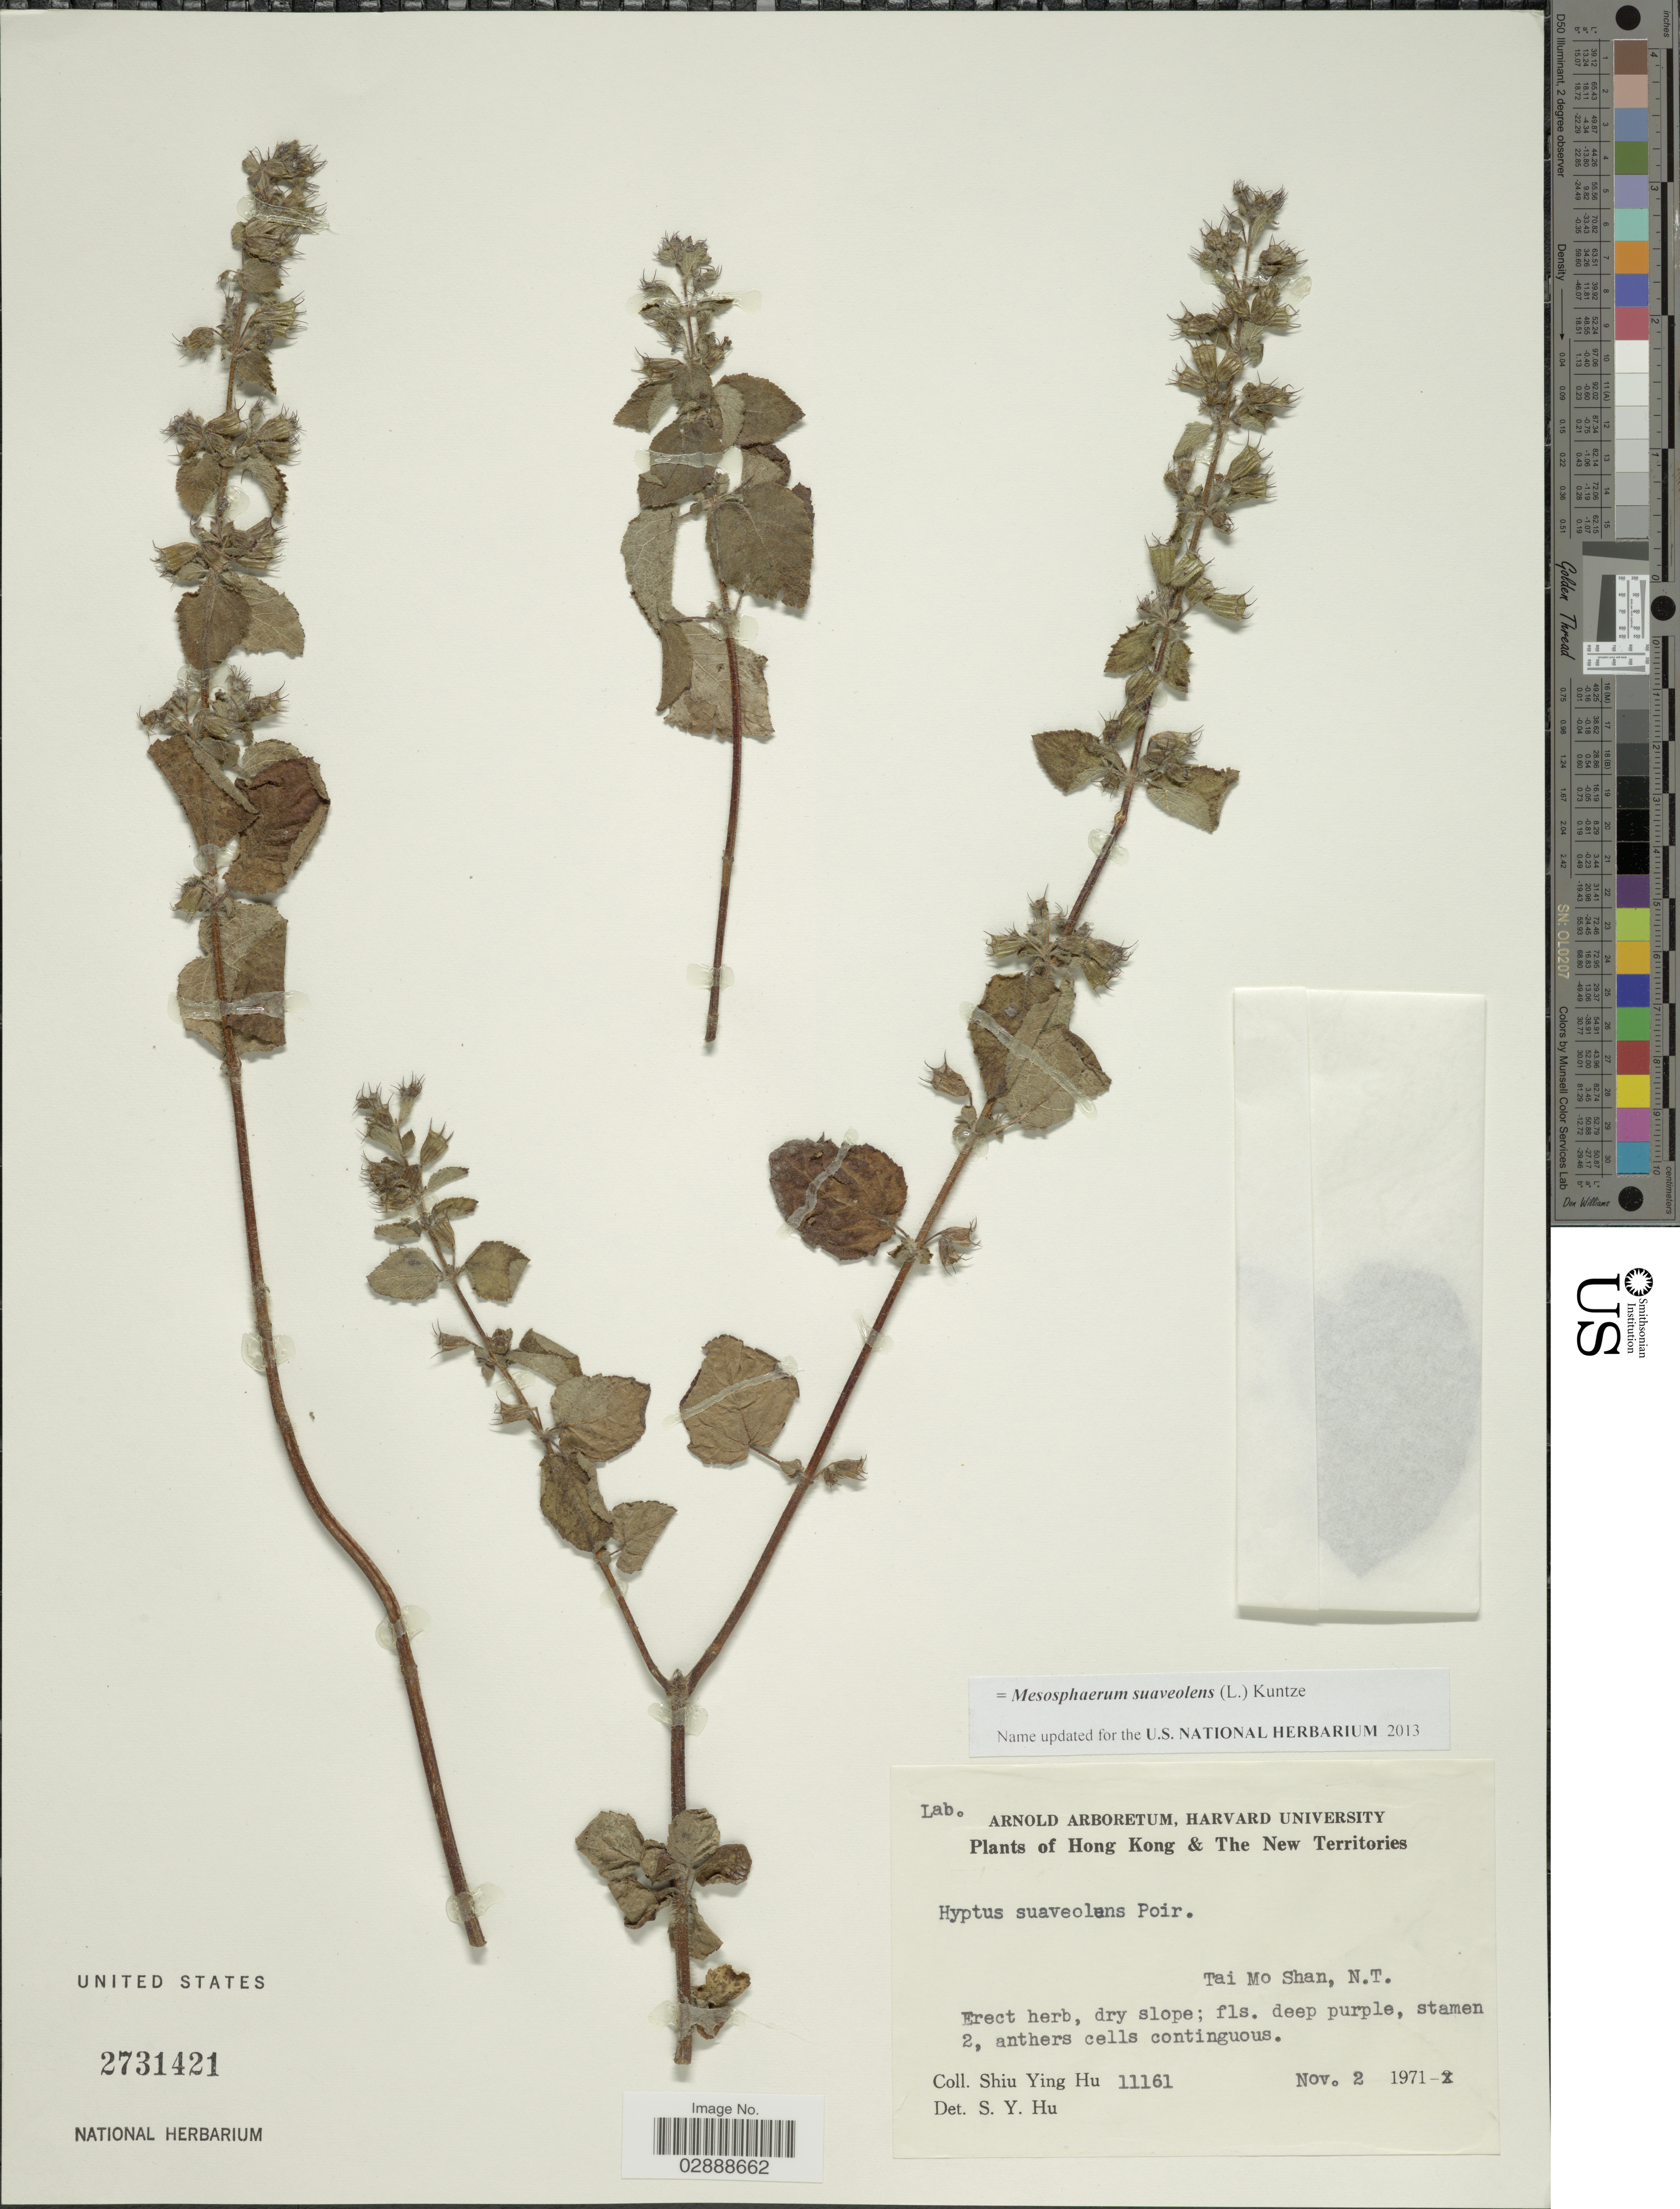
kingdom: Plantae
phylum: Tracheophyta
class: Magnoliopsida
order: Lamiales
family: Lamiaceae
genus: Mesosphaerum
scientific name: Mesosphaerum suaveolens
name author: (L.) Kuntze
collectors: S. Y. Hu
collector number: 11161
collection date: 1971-11-02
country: China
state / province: Hong Kong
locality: Hong Kong & The New Territories, Tai Mo Shan, N.T.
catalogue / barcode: US 2731421